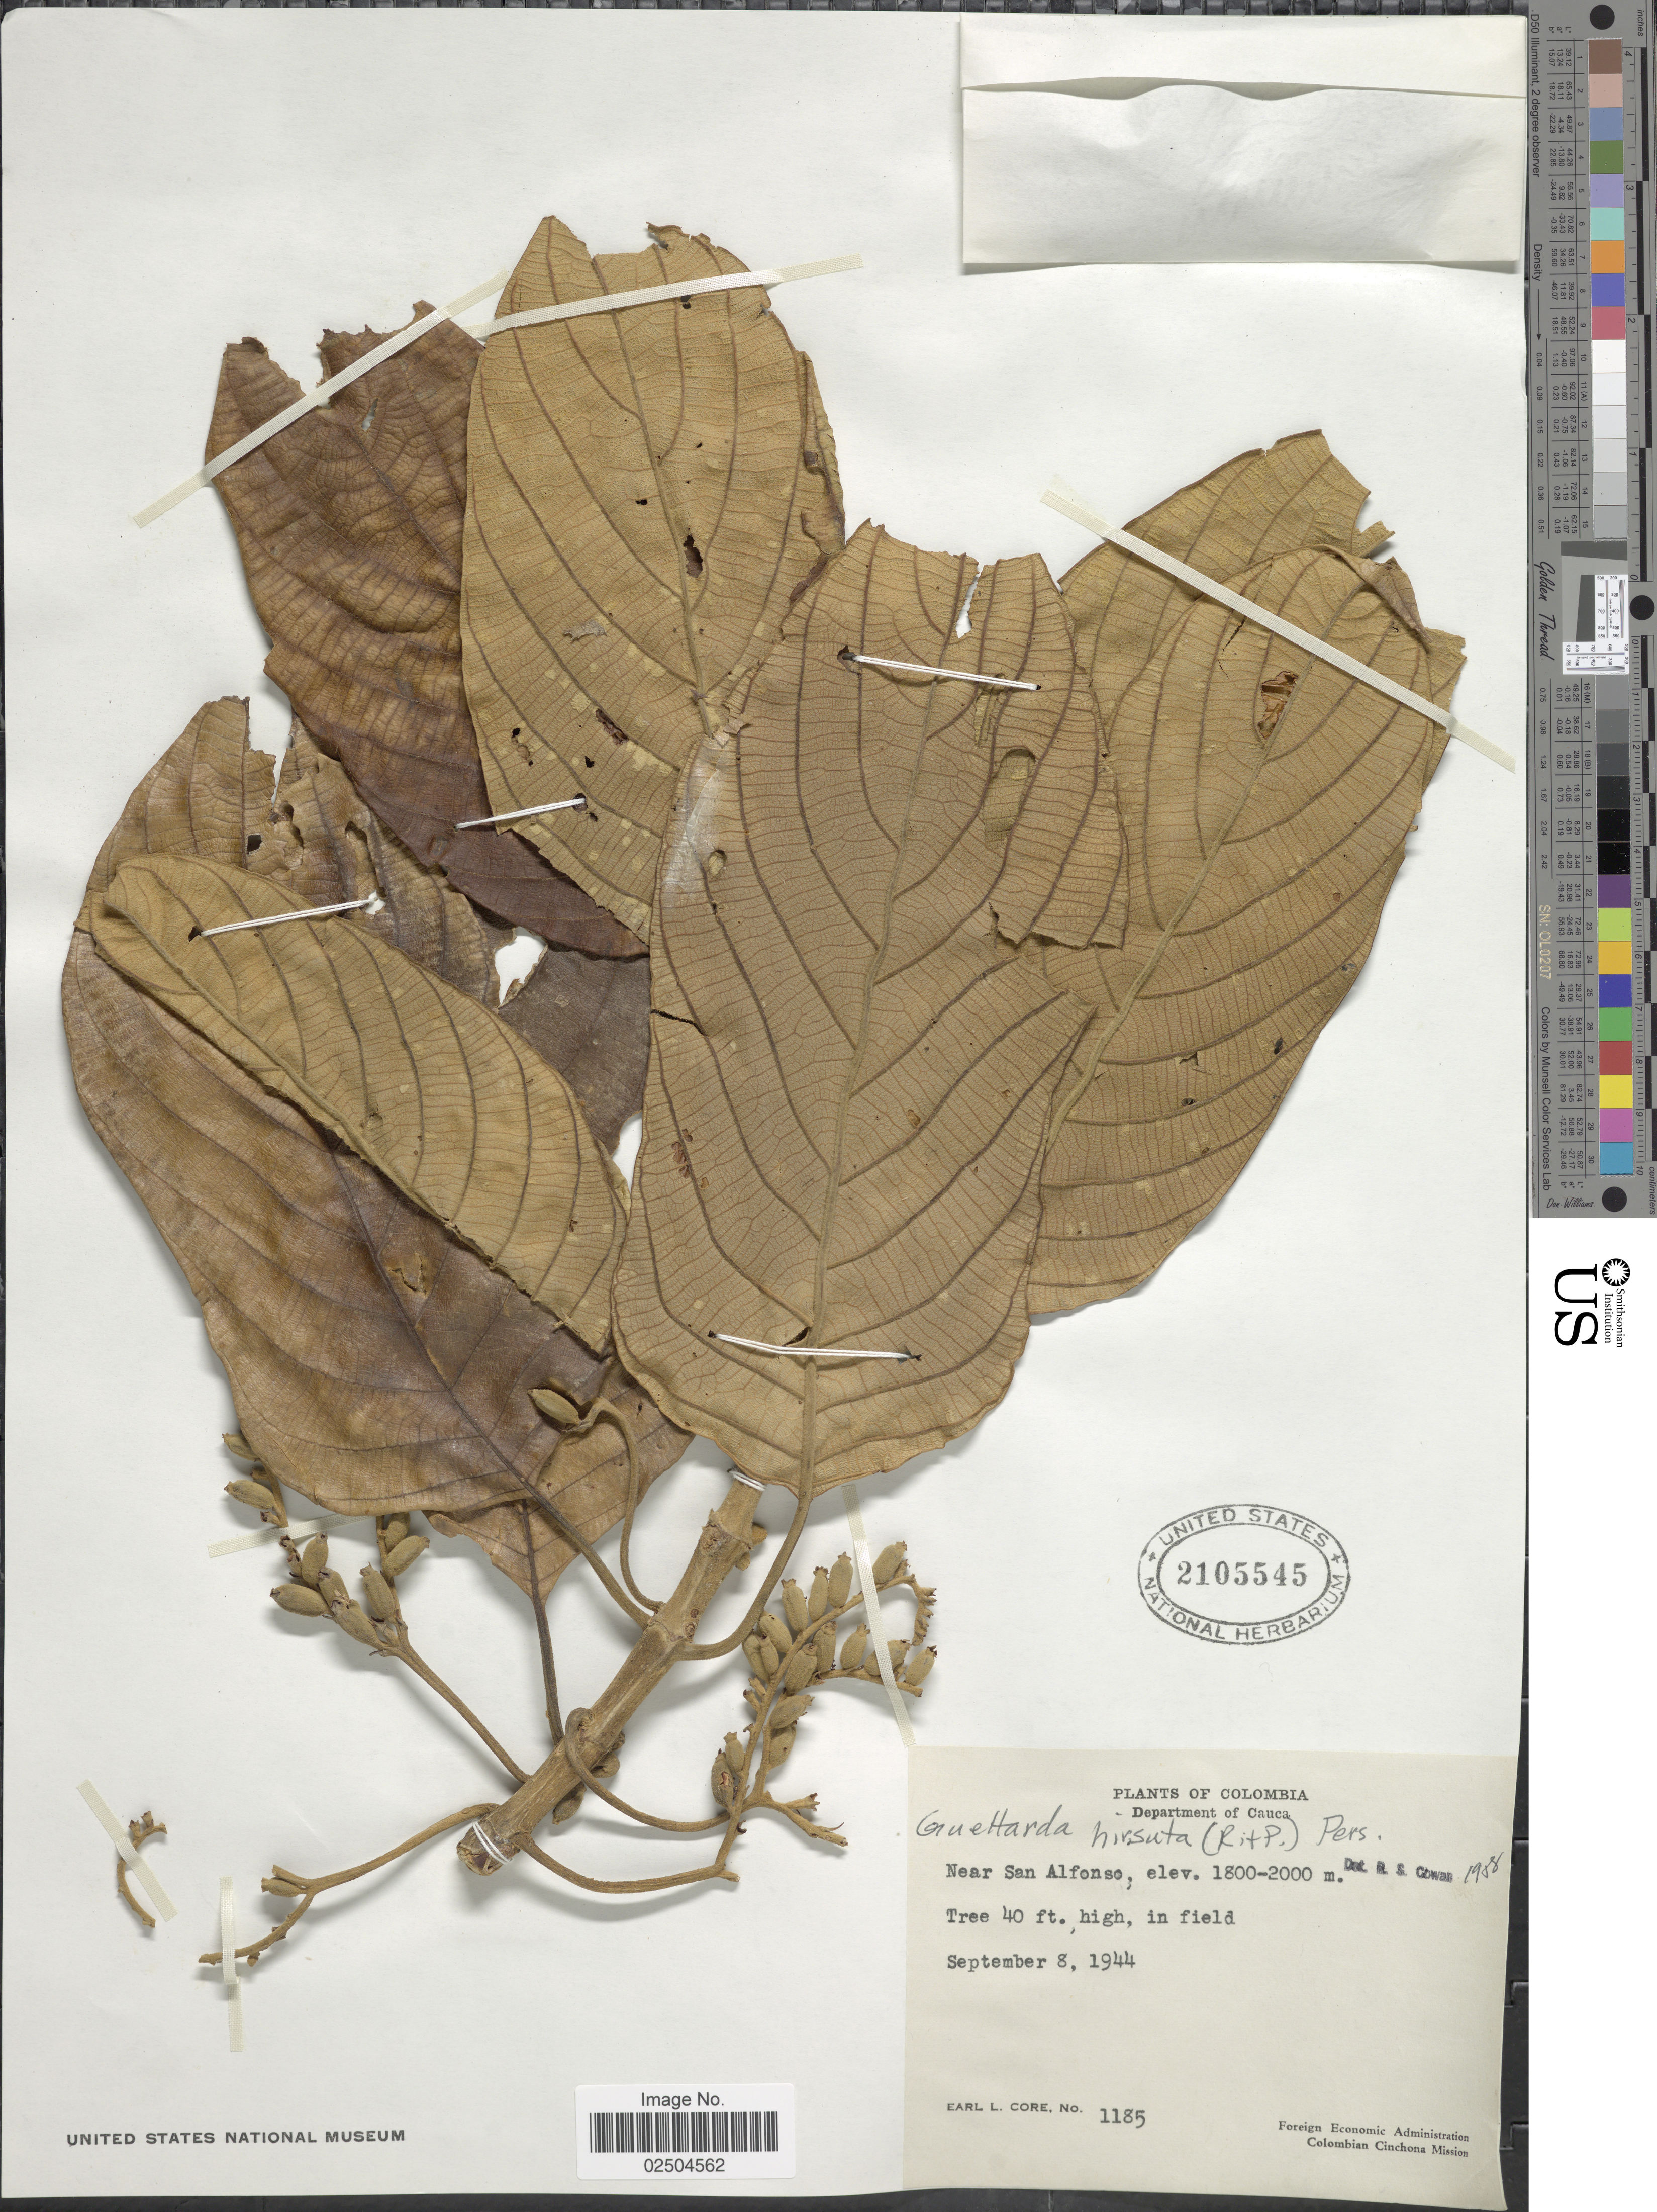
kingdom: Plantae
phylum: Tracheophyta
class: Magnoliopsida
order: Gentianales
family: Rubiaceae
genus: Guettarda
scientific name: Guettarda hirsuta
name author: (Ruiz & Pav.) Pers.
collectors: E. L. Core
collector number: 1185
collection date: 1944-09-08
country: Colombia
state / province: Cauca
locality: Department of Cauca, Near San Alfonso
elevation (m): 1800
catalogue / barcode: US 2105545